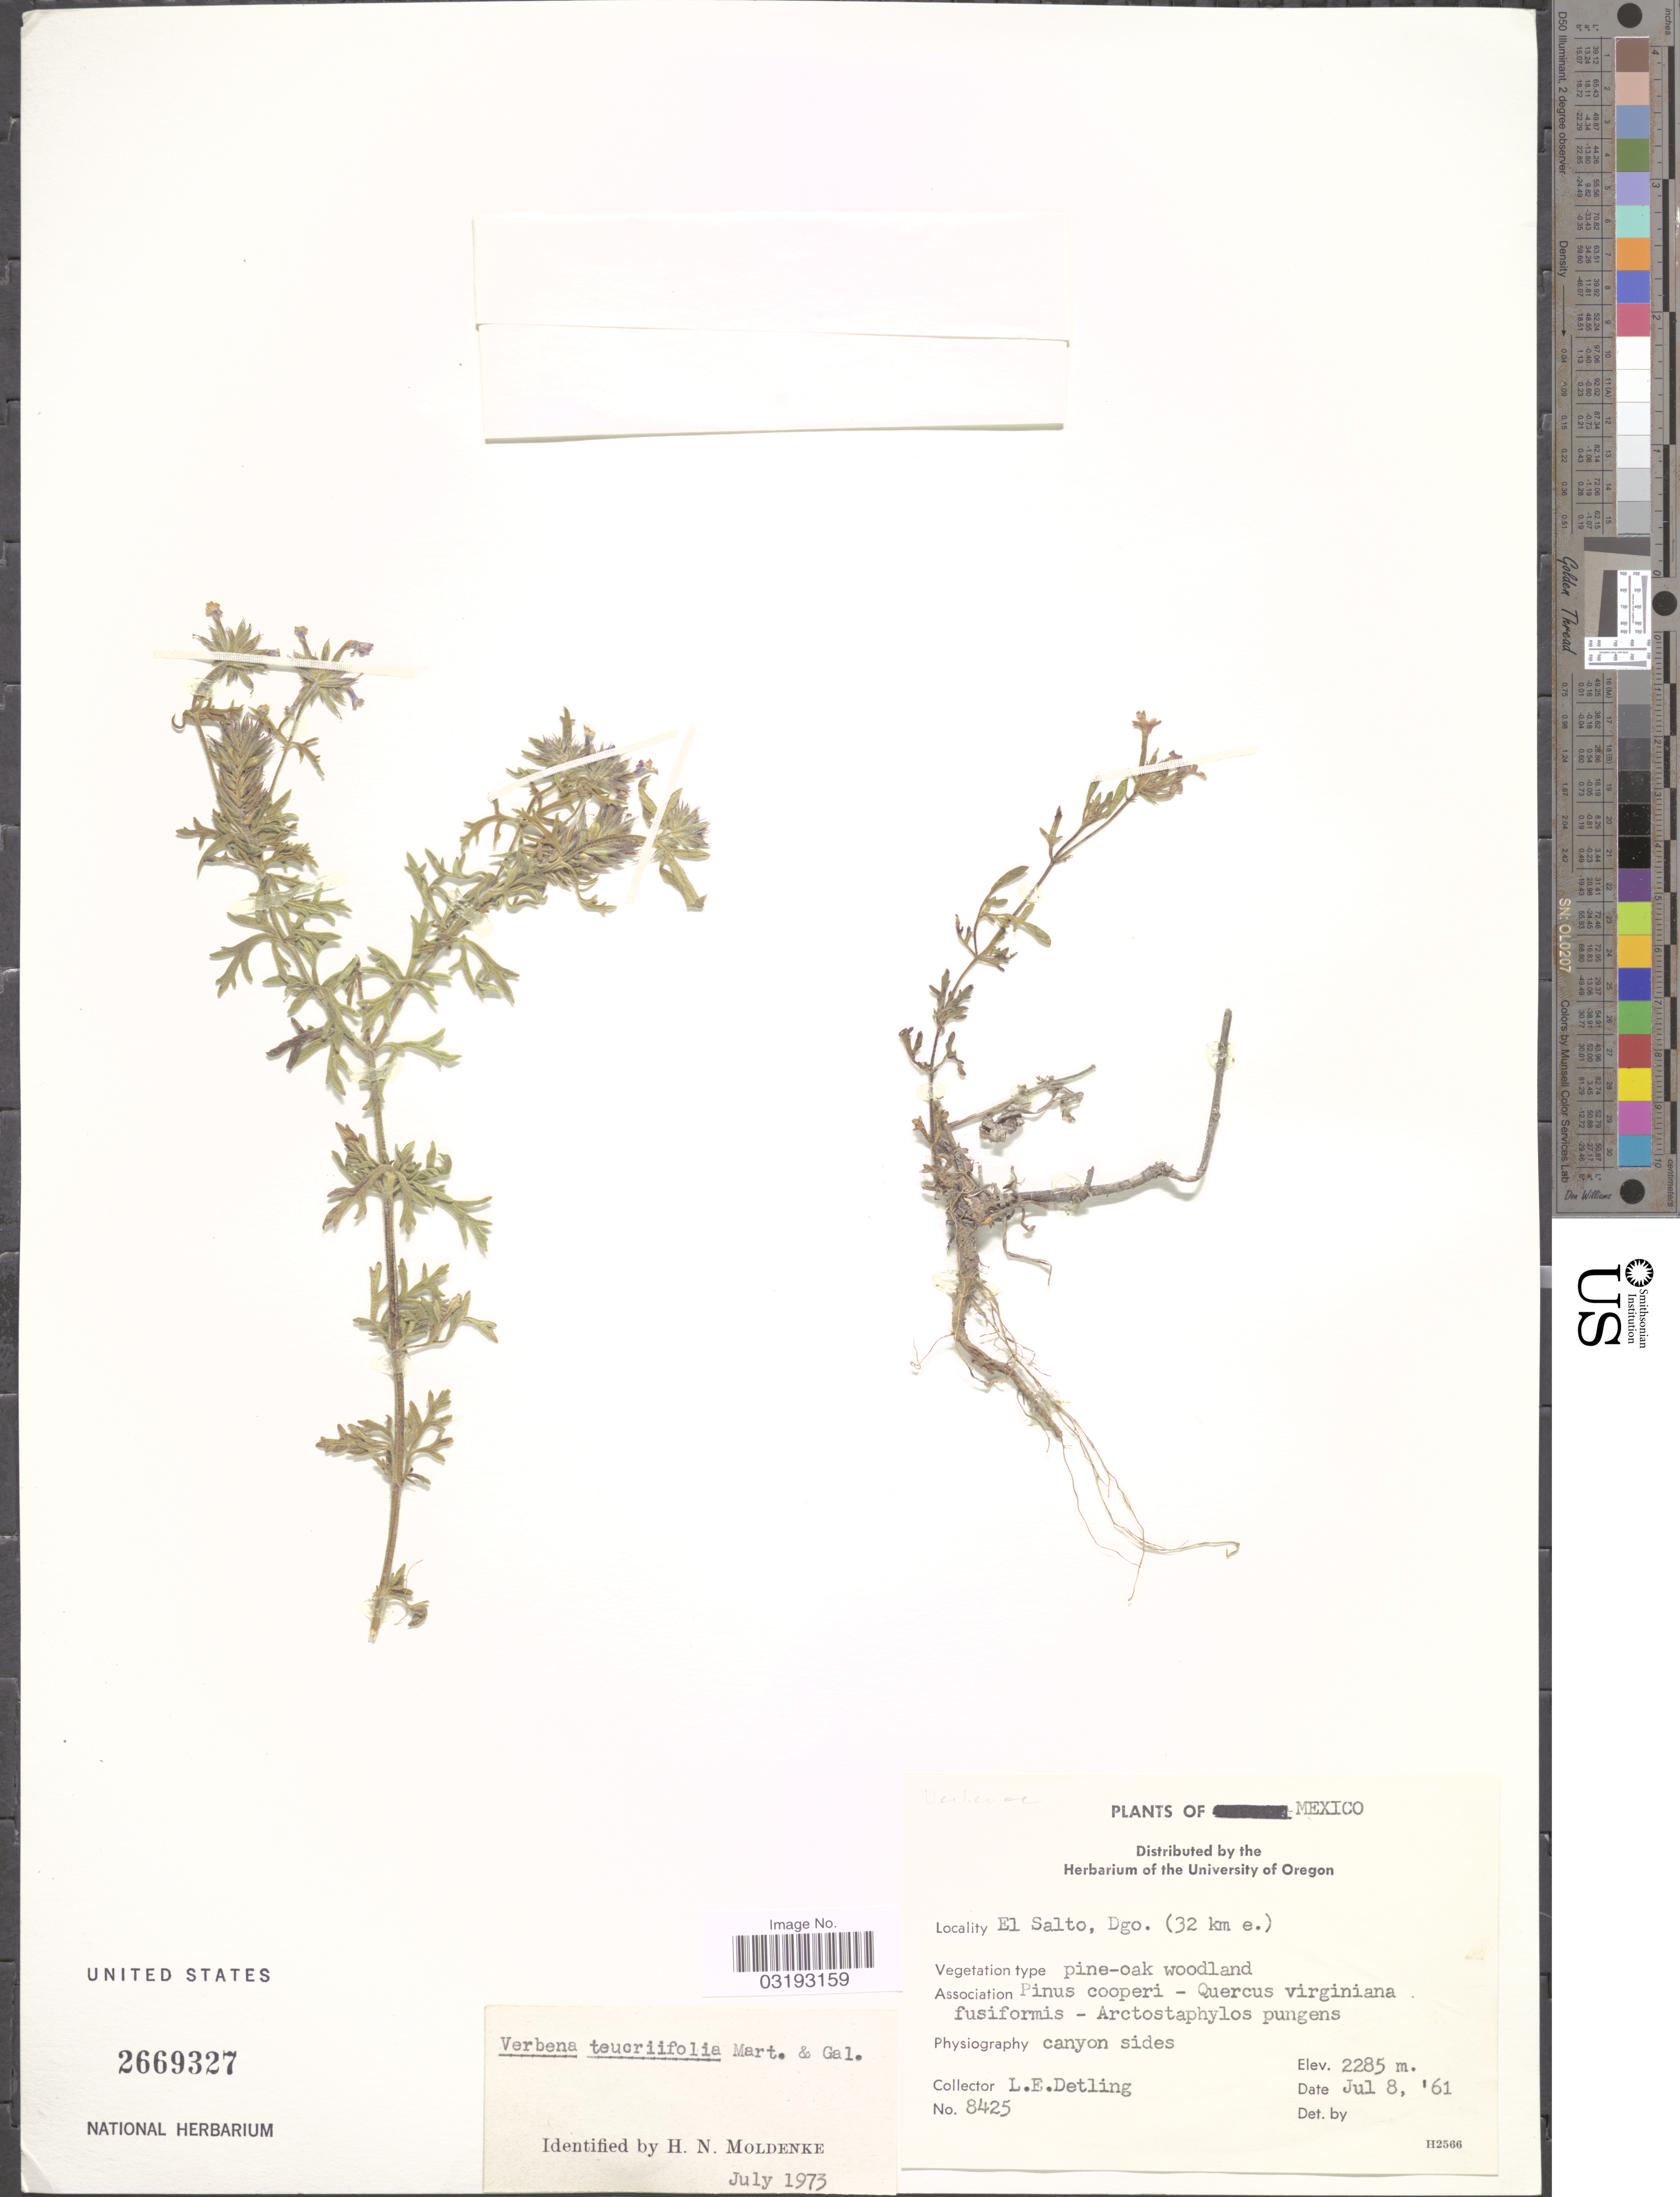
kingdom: Plantae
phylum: Tracheophyta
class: Magnoliopsida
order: Lamiales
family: Verbenaceae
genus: Verbena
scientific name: Verbena teucriifolia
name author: M. Martens & Galeotti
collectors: L. E. Detling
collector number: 8425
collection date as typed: Transcribed d/m/y: 8/7/61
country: Mexico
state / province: Durango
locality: El Salto, Dgo. (32 km e.).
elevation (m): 2285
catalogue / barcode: US 2669327